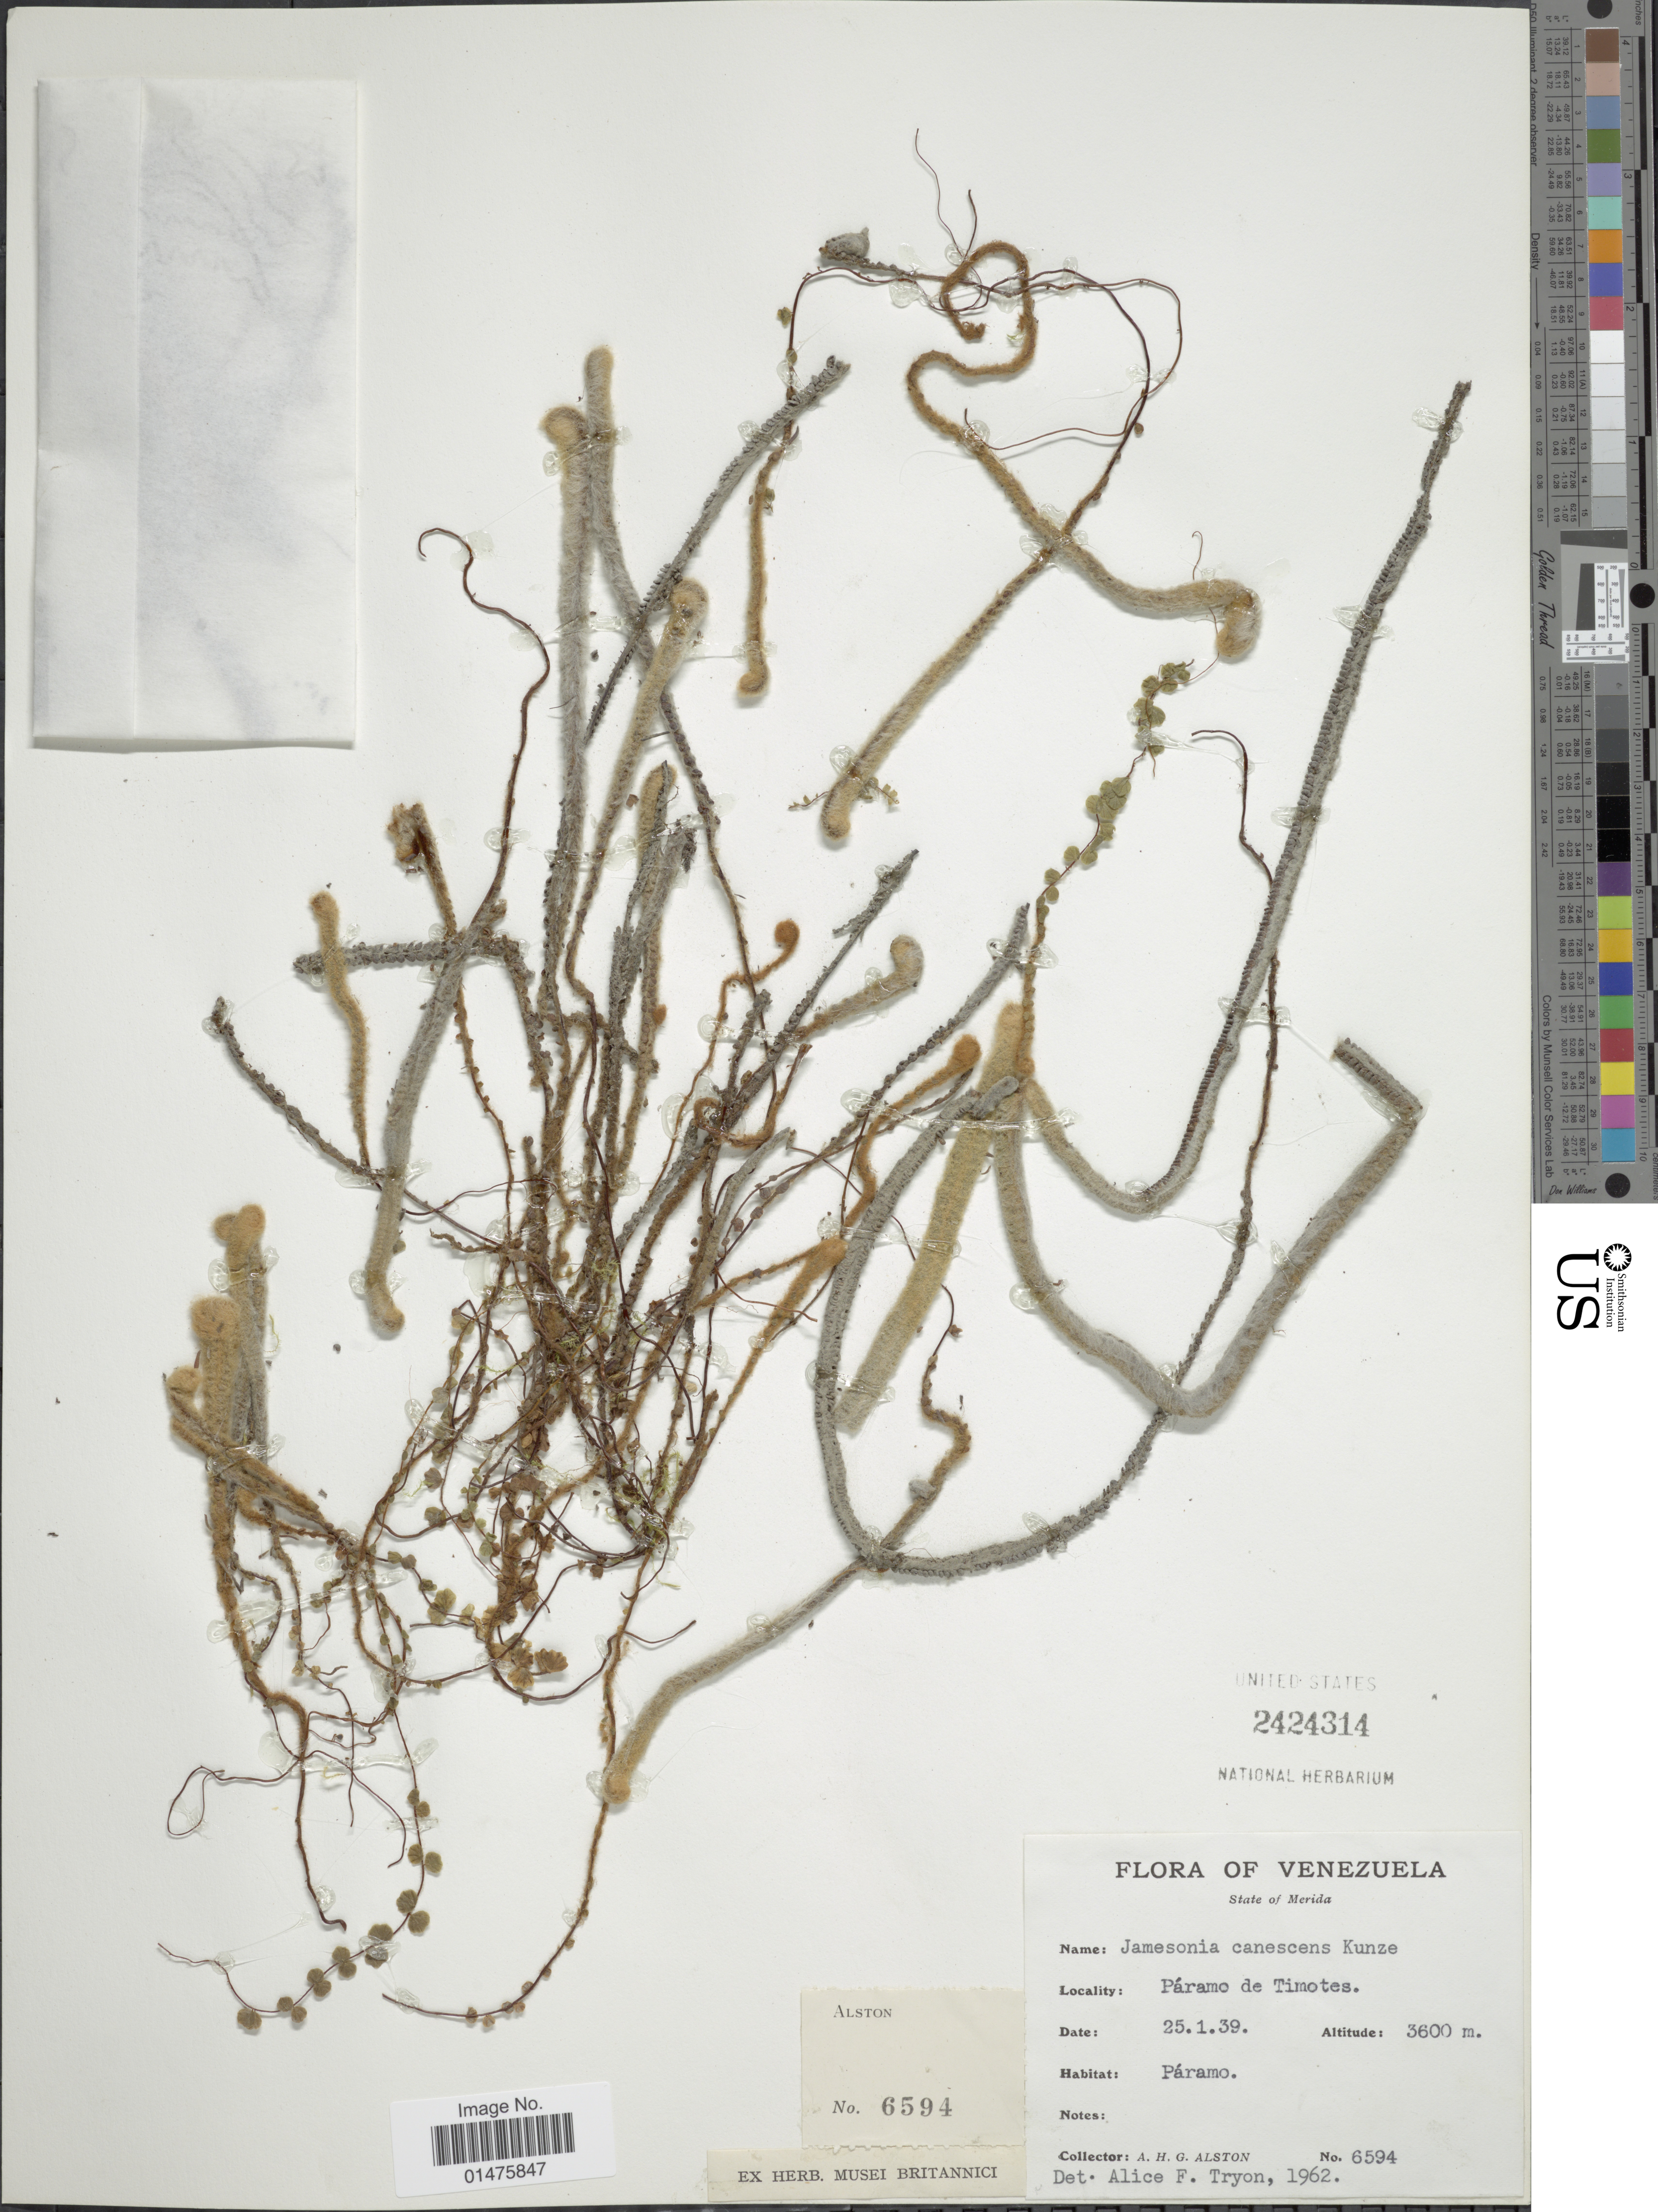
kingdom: Plantae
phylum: Tracheophyta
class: Polypodiopsida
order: Polypodiales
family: Pteridaceae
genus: Jamesonia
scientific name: Jamesonia canescens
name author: Kunze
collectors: A. H. Alston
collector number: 6594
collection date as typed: Transcribed d/m/y: 25/1/39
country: Venezuela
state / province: Mérida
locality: Páramo de Timotes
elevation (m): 3600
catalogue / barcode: US 2424314